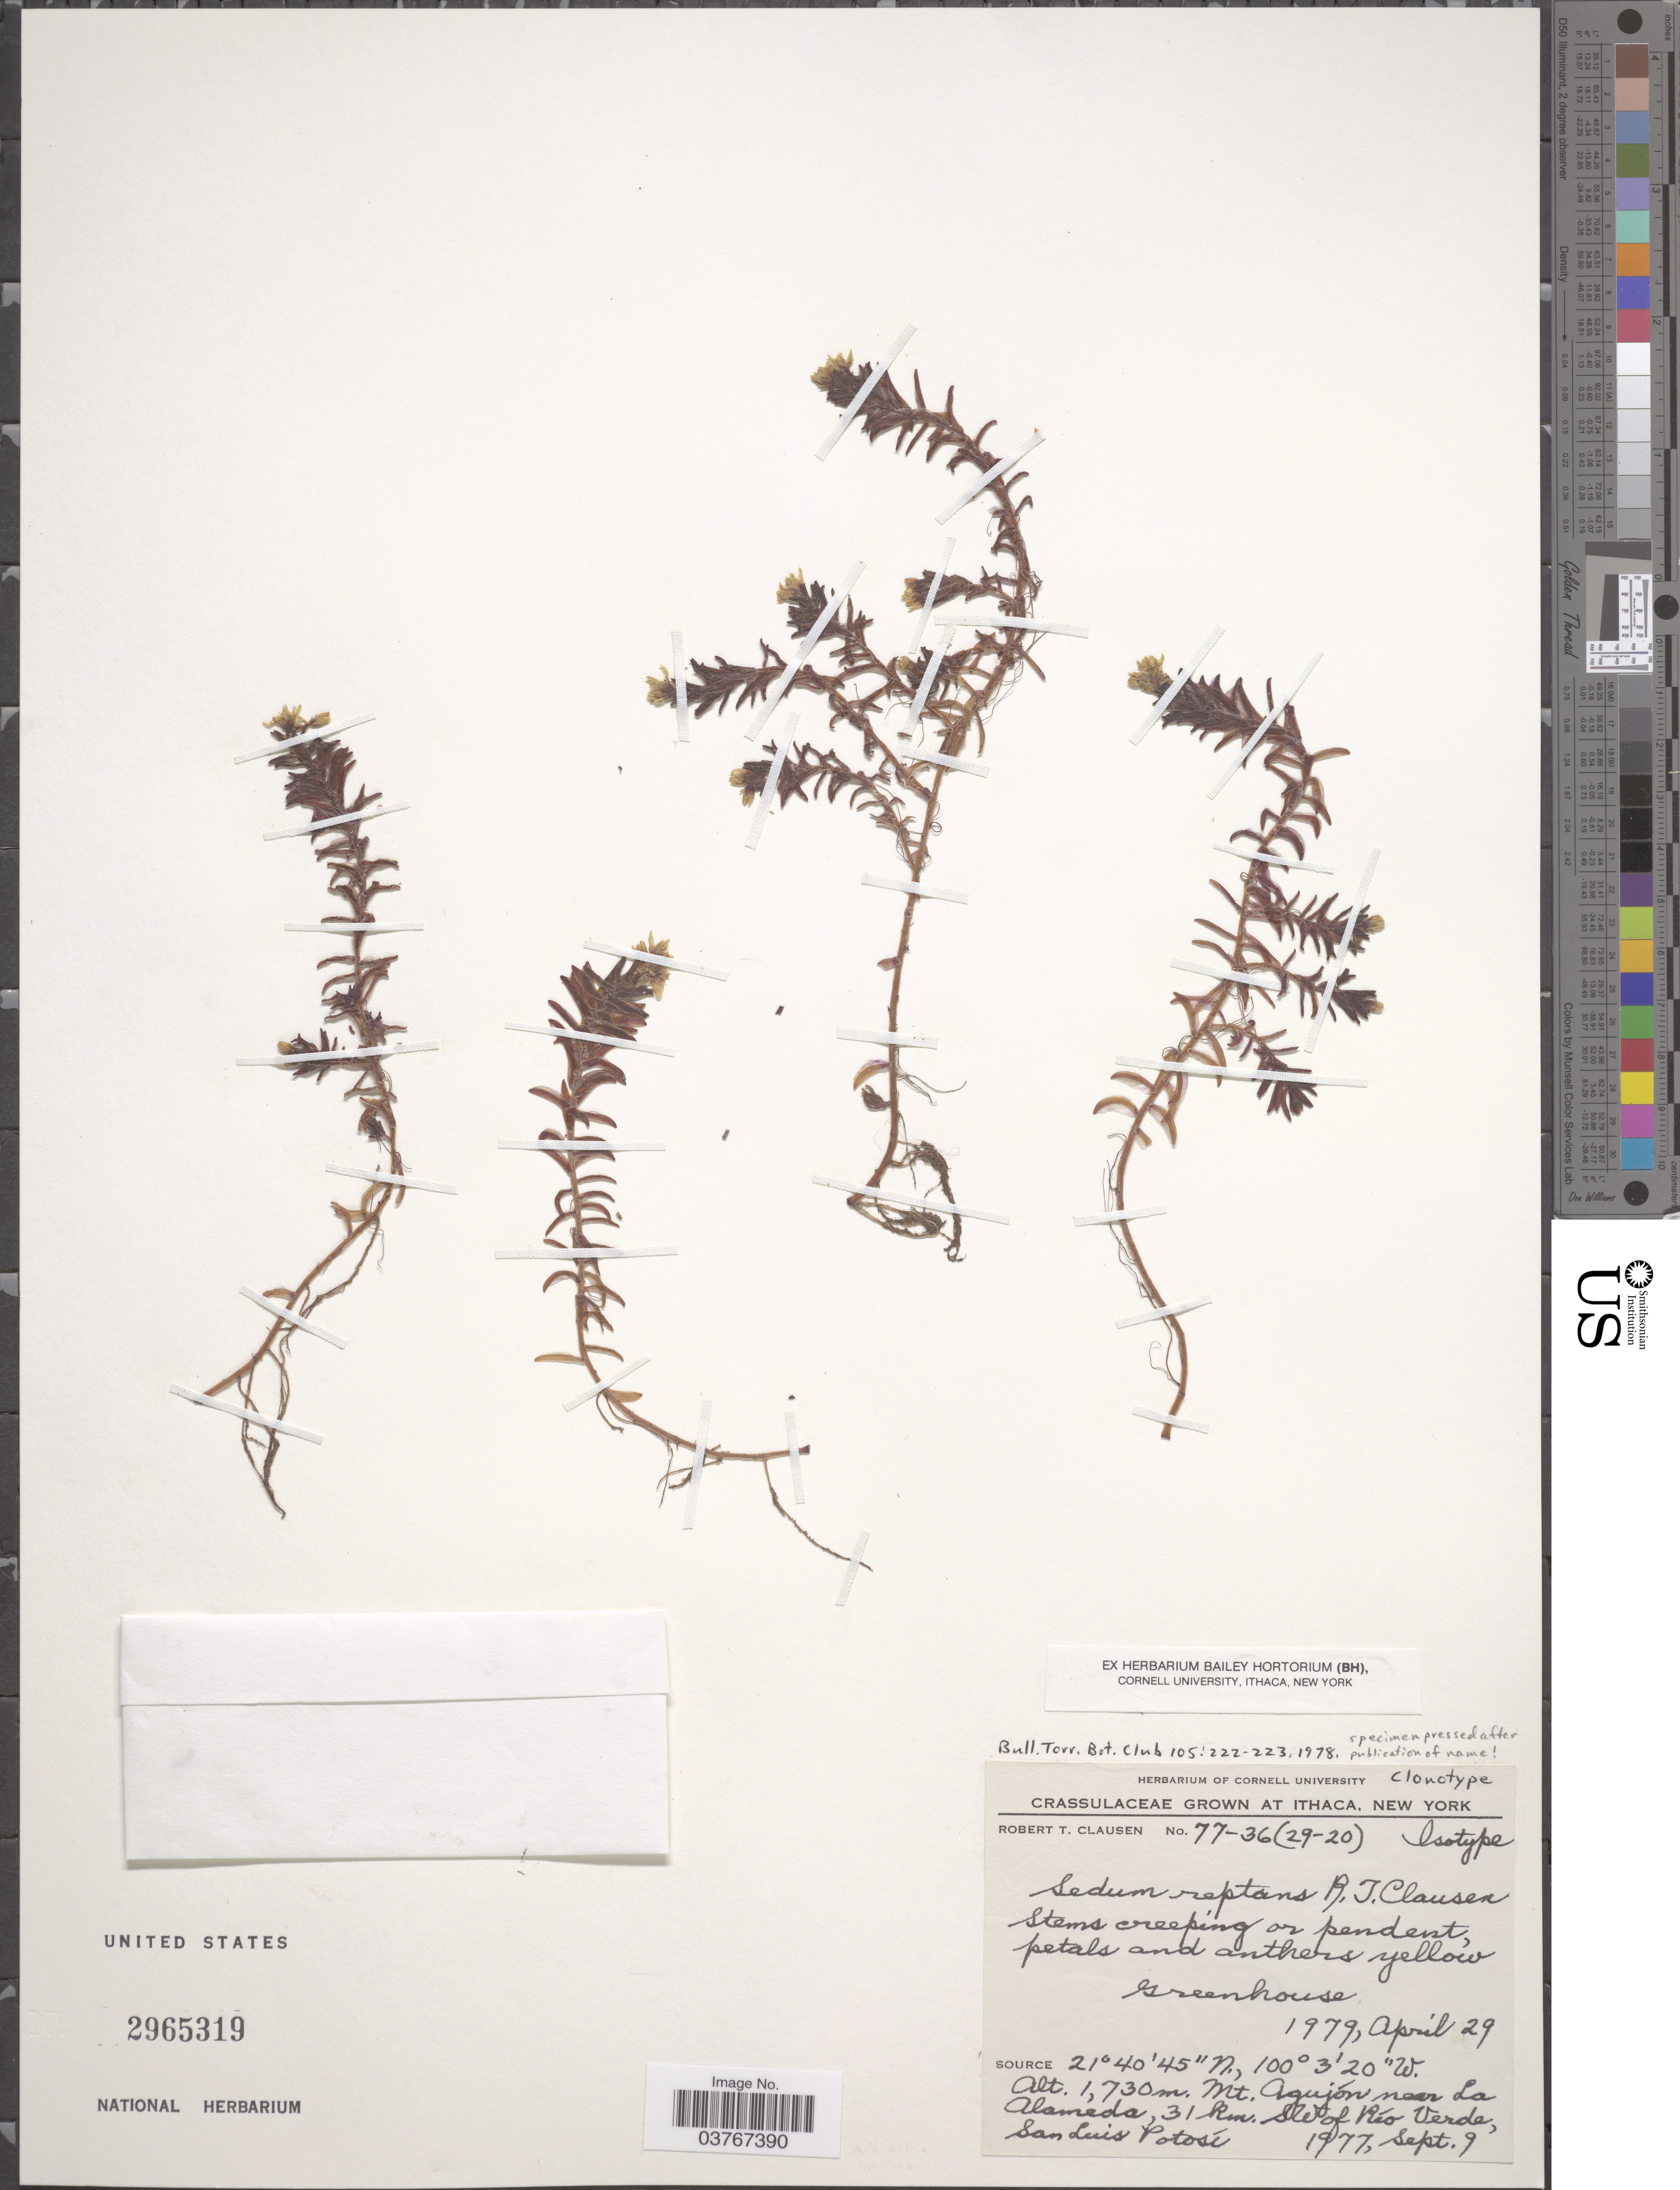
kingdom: Plantae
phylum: Tracheophyta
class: Magnoliopsida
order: Saxifragales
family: Crassulaceae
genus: Sedum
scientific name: Sedum reptans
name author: R.T. Clausen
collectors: R. T. Clausen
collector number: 77-36 (29-20)*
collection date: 1979-04-29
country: United States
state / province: New York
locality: Ithaca. Greenhouse.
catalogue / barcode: US 2965319